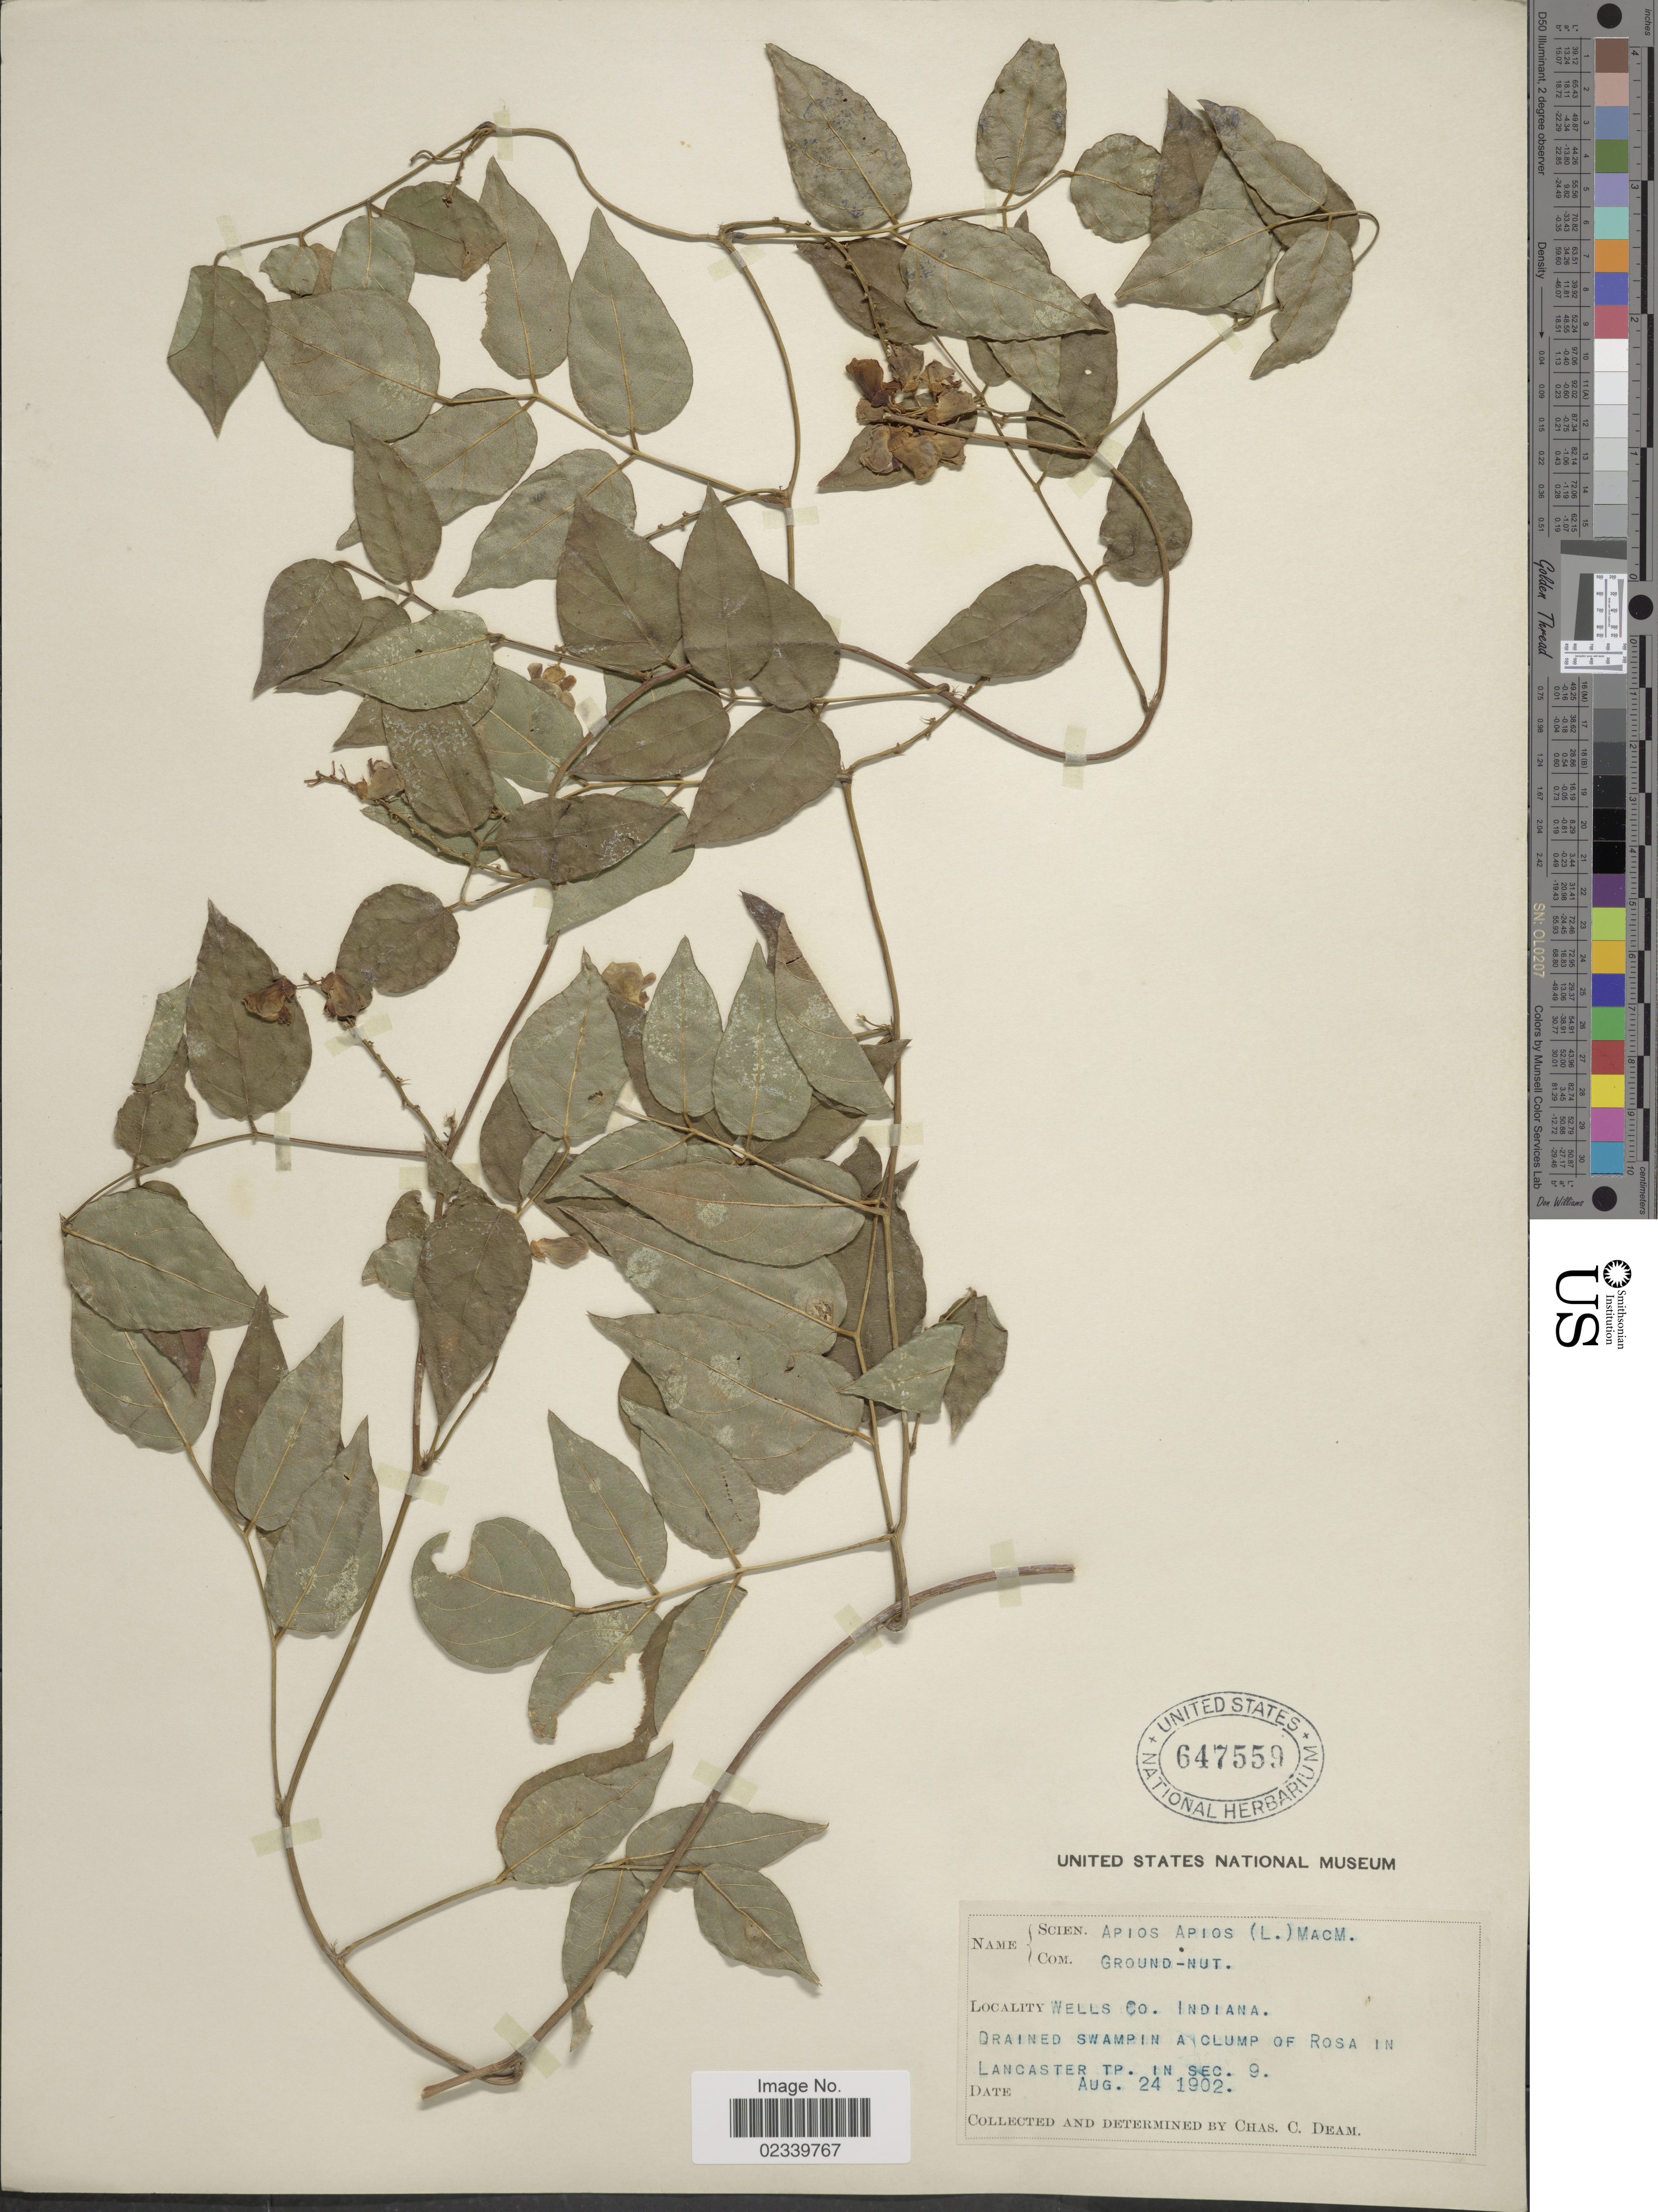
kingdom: Plantae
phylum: Tracheophyta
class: Magnoliopsida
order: Fabales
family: Fabaceae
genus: Apios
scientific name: Apios americana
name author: Medik.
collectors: C. C. Deam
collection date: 1902-08-24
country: United States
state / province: Indiana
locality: Wells Co. Indiana. Drained swamp in a clump of Rosa in Lancaster Tp. in sec 9.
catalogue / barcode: US 647559